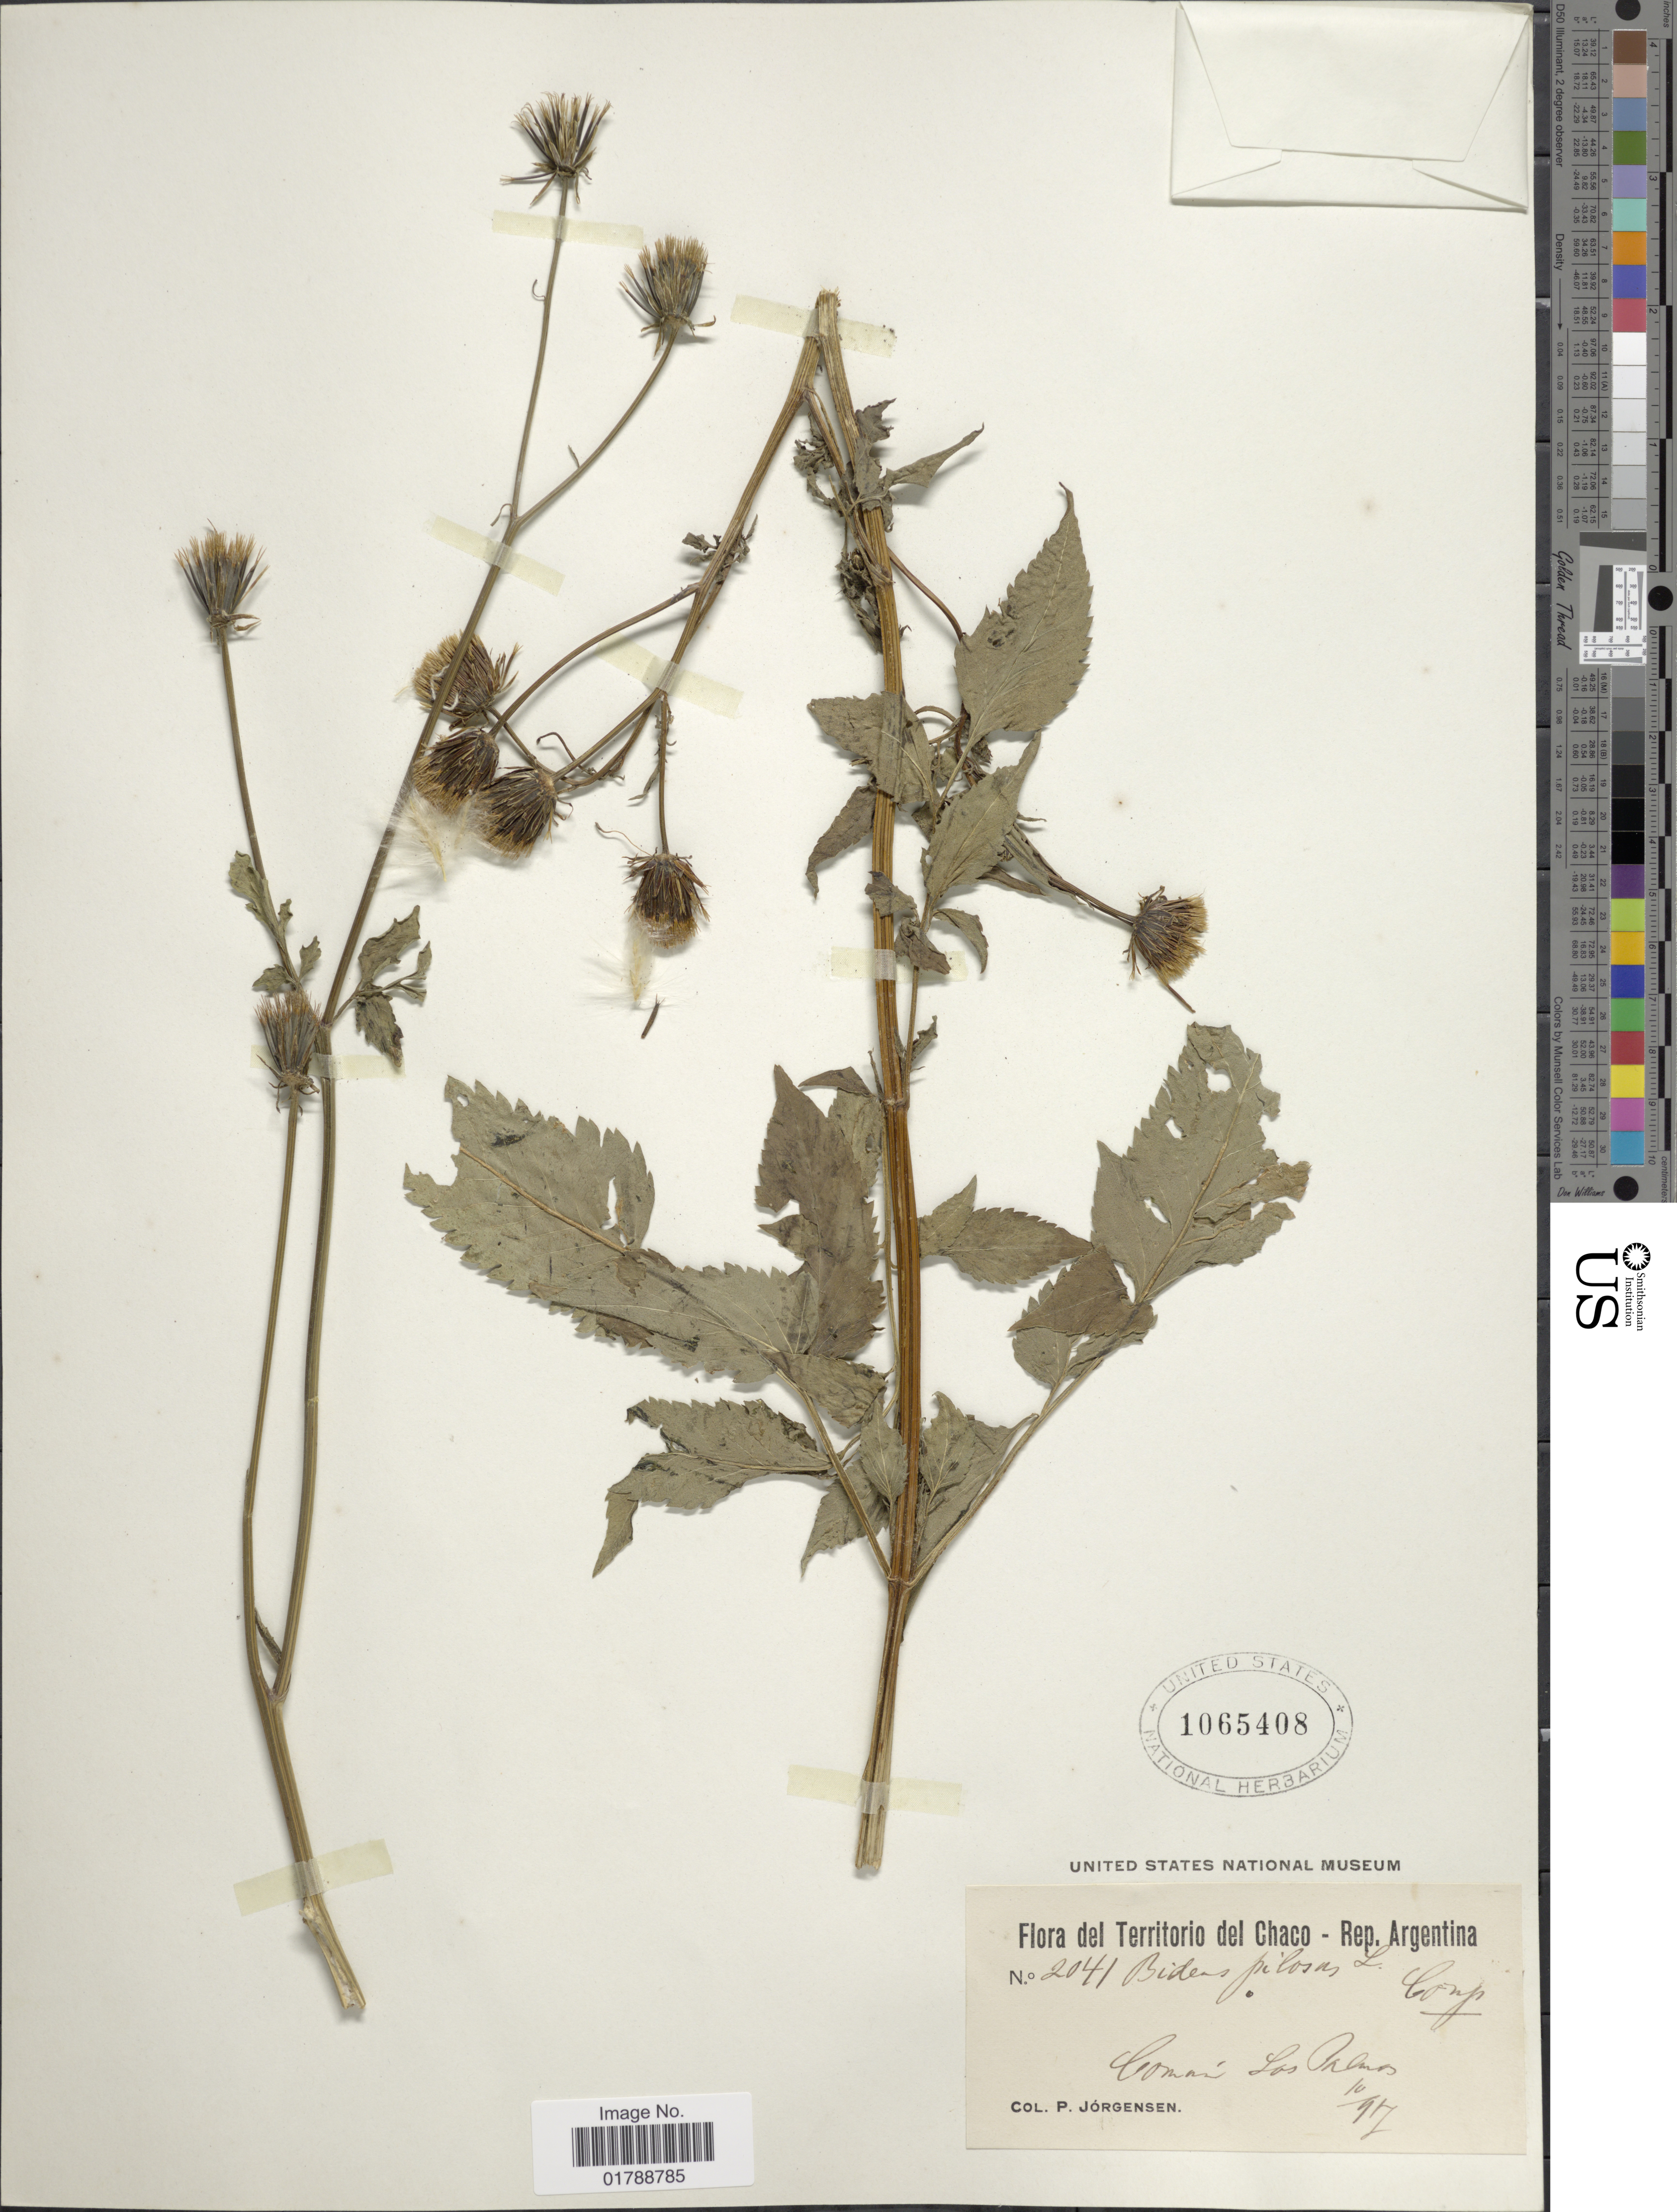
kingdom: Plantae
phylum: Tracheophyta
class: Magnoliopsida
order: Asterales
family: Asteraceae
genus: Bidens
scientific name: Bidens pilosa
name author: L.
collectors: P. Jörgensen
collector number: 2041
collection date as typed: Transcribed d/m/y: /10/97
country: Argentina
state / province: Chaco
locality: Comun Las Palmas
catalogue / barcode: US 1065408